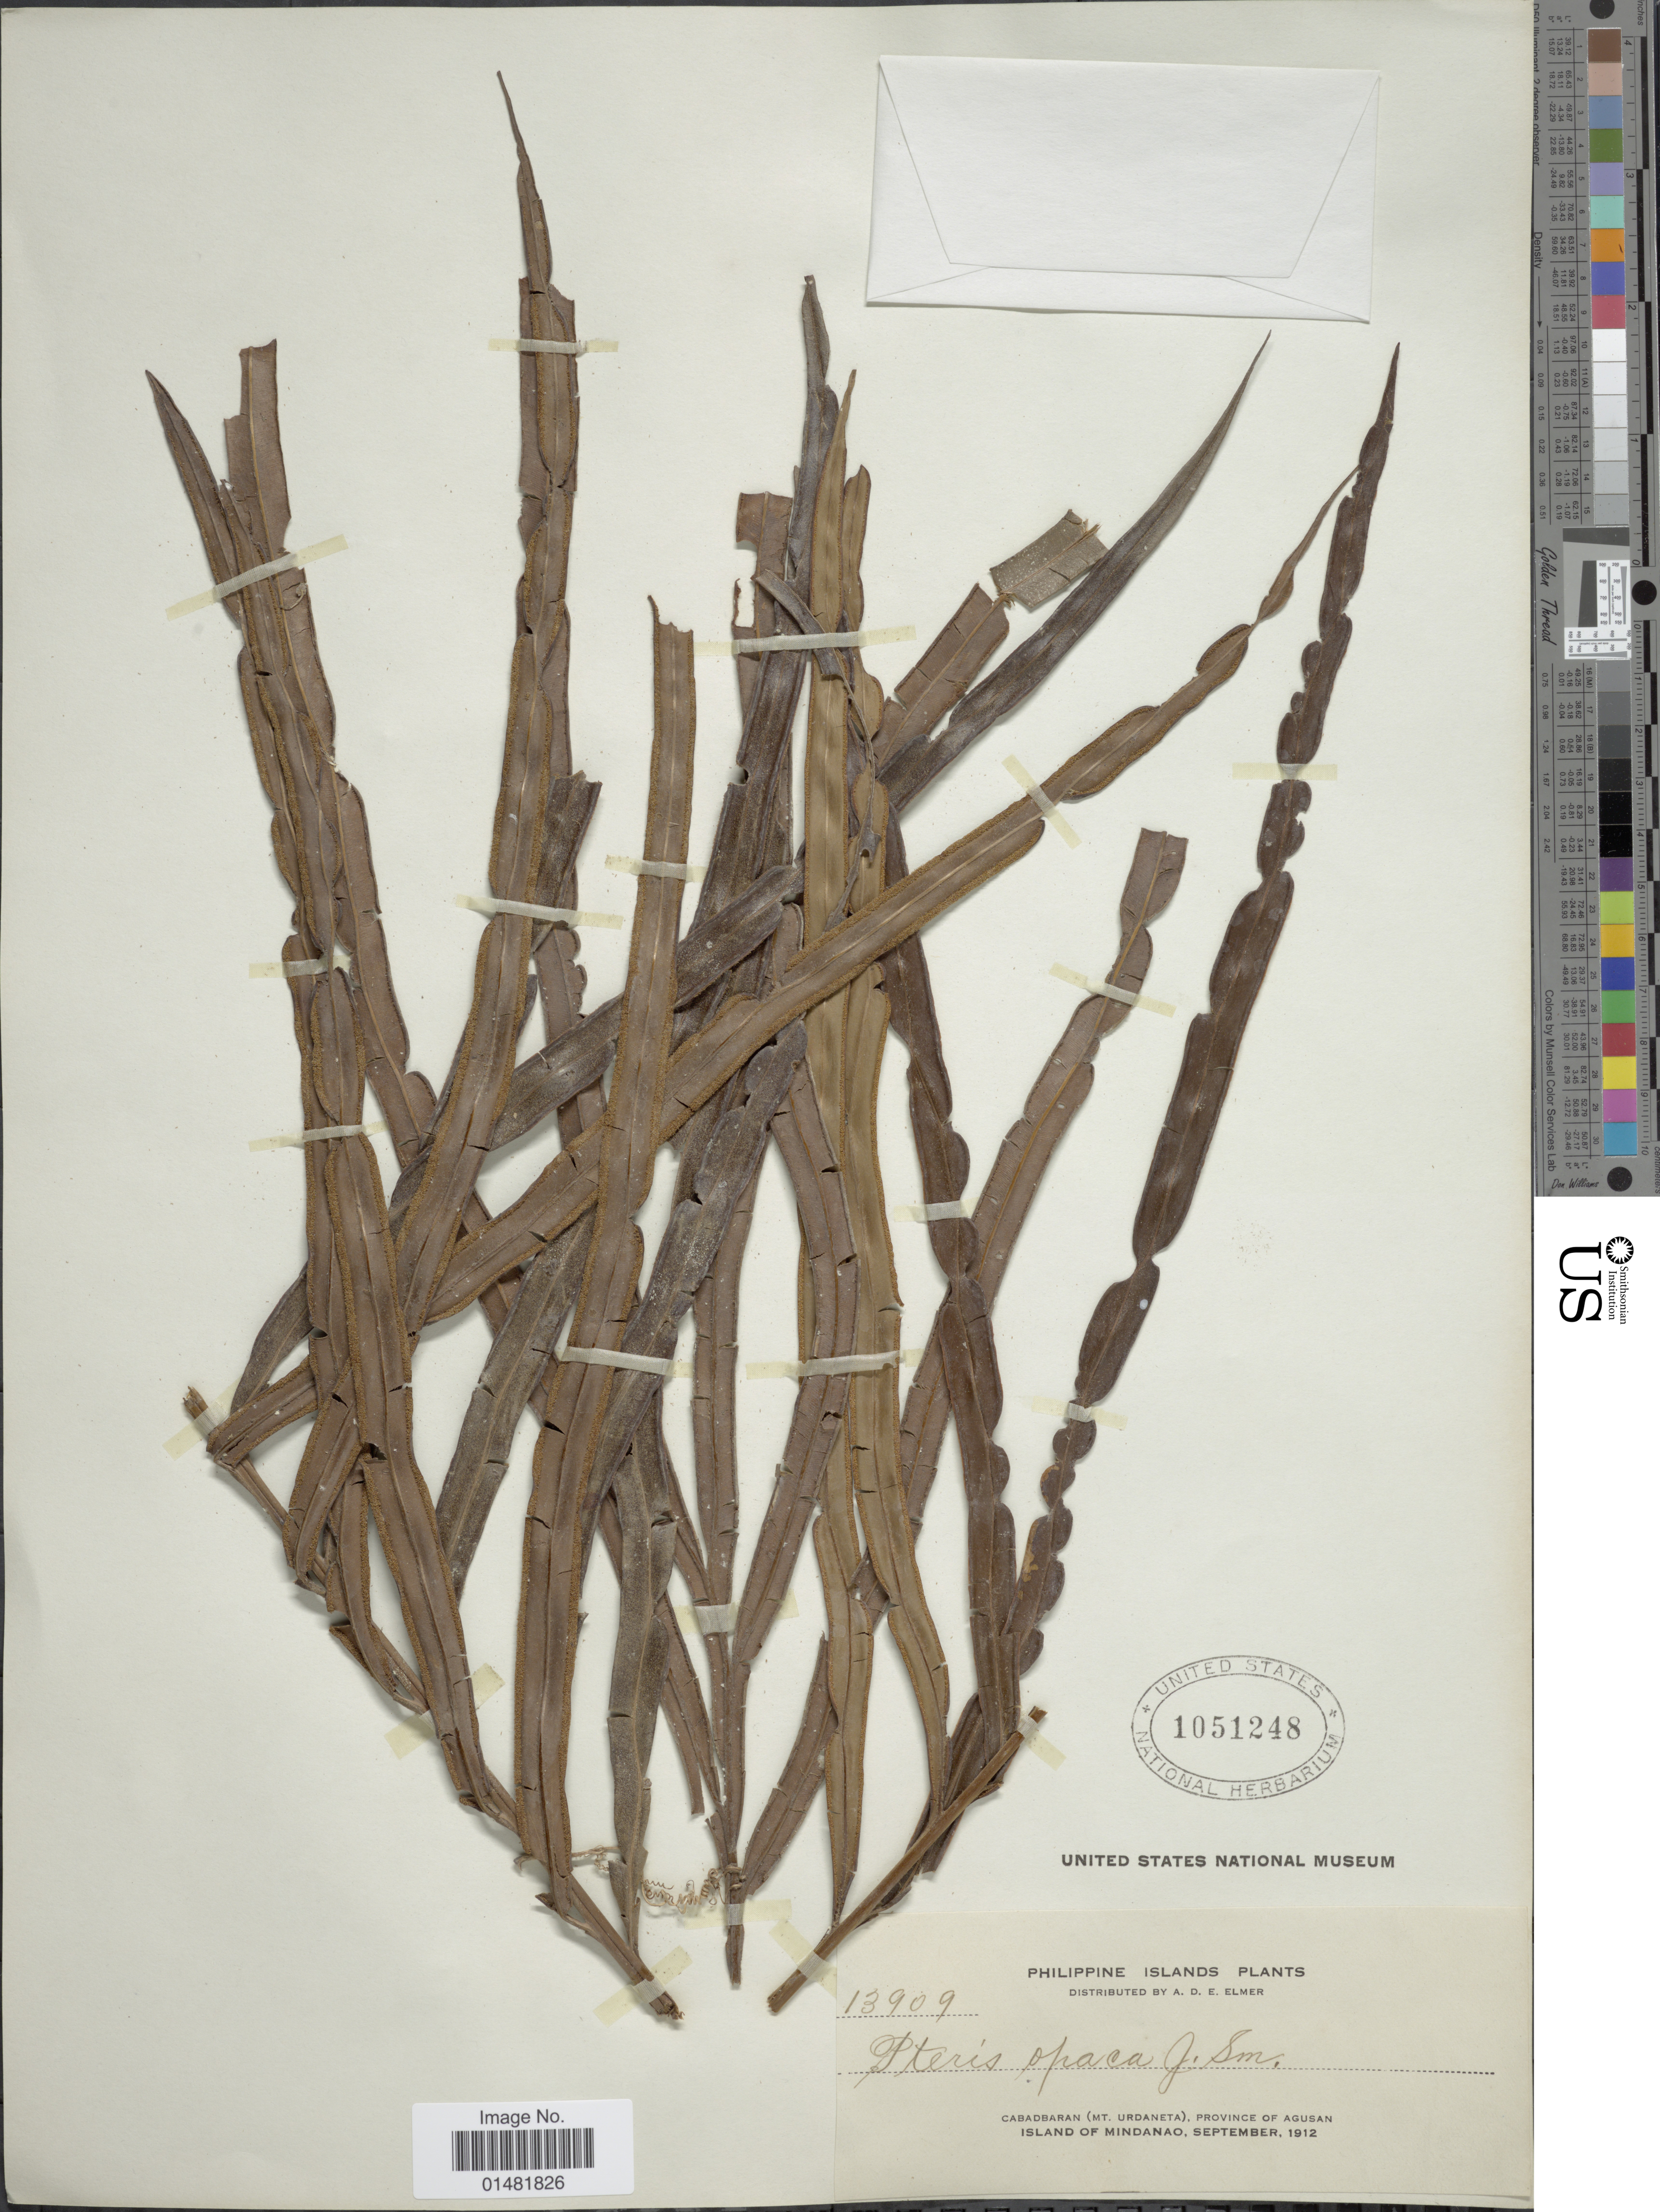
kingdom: Plantae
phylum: Tracheophyta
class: Polypodiopsida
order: Polypodiales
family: Pteridaceae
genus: Pteris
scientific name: Pteris opaca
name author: J. Sm. in Hook.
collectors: A. D. E. Elmer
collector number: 13909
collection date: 1912-09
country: Philippines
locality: Philippine Islands Plants, Cabadbaran (Mt. Urdaneta), Province of Agusan, Island of Mindanao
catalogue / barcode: US 1051248